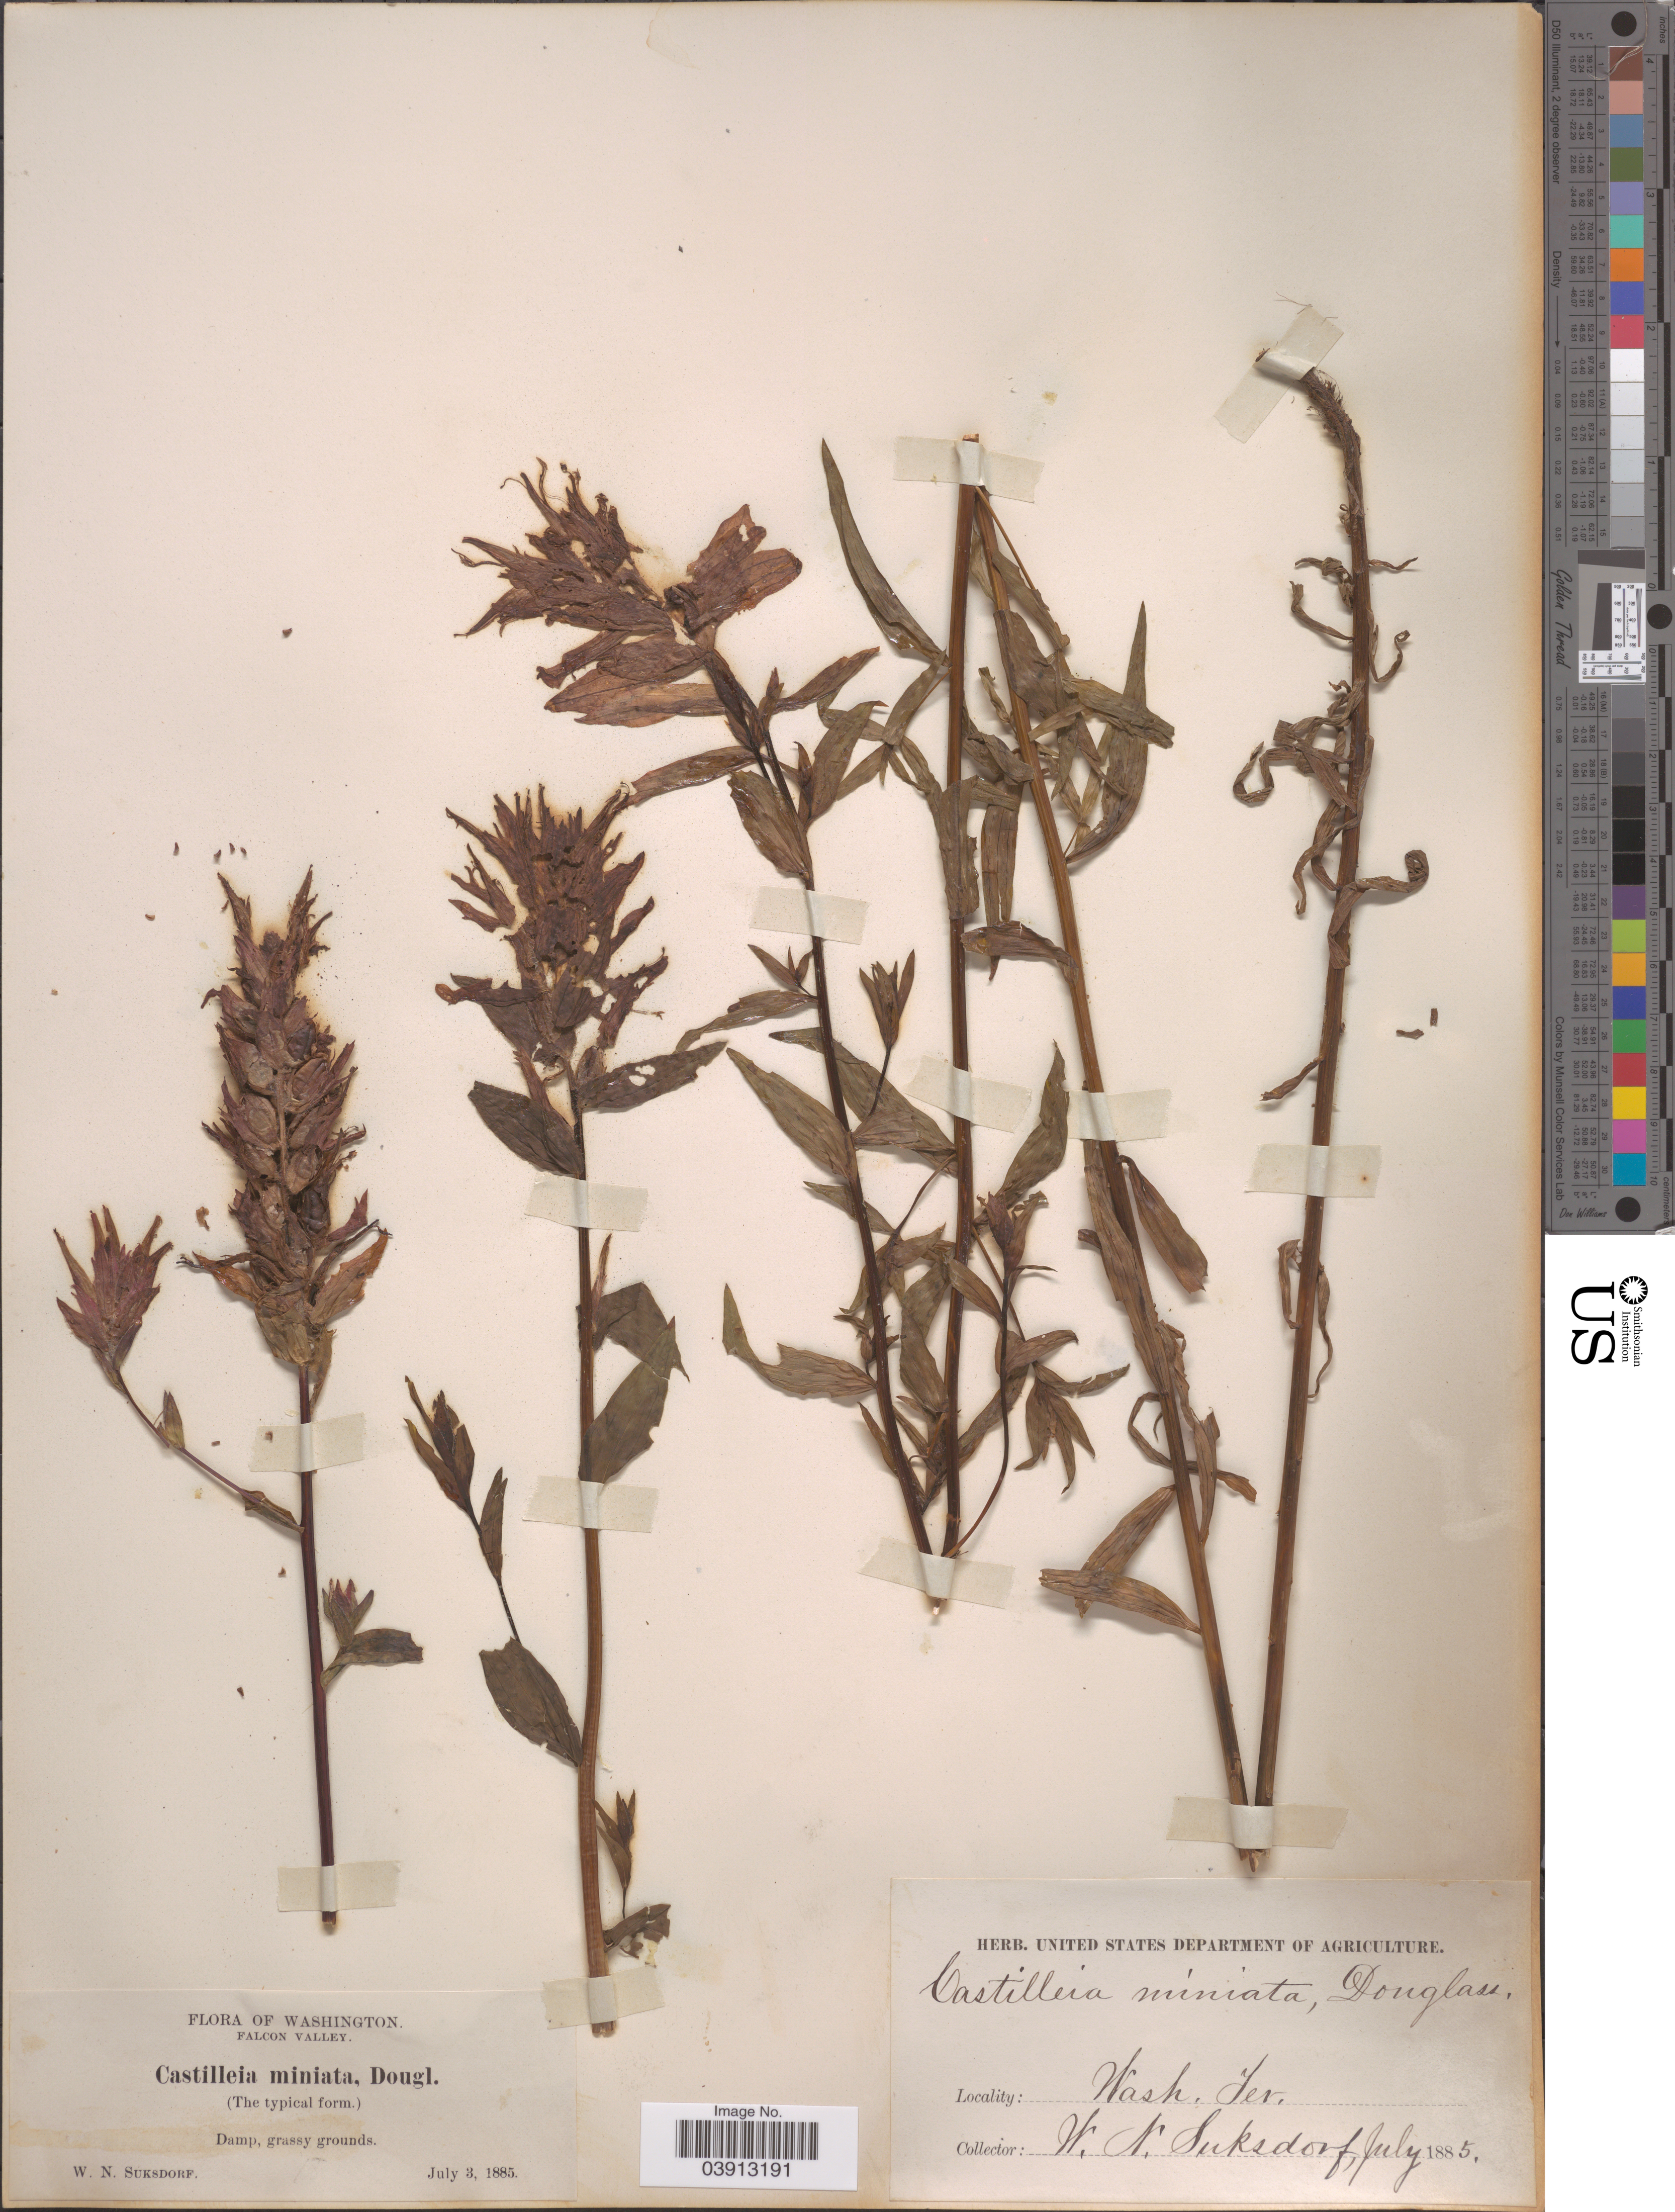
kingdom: Plantae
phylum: Tracheophyta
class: Magnoliopsida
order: Lamiales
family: Orobanchaceae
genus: Castilleja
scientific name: Castilleja miniata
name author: Douglas ex Hook.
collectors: W. N. Suksdorf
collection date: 1885-07-03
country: United States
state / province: Washington